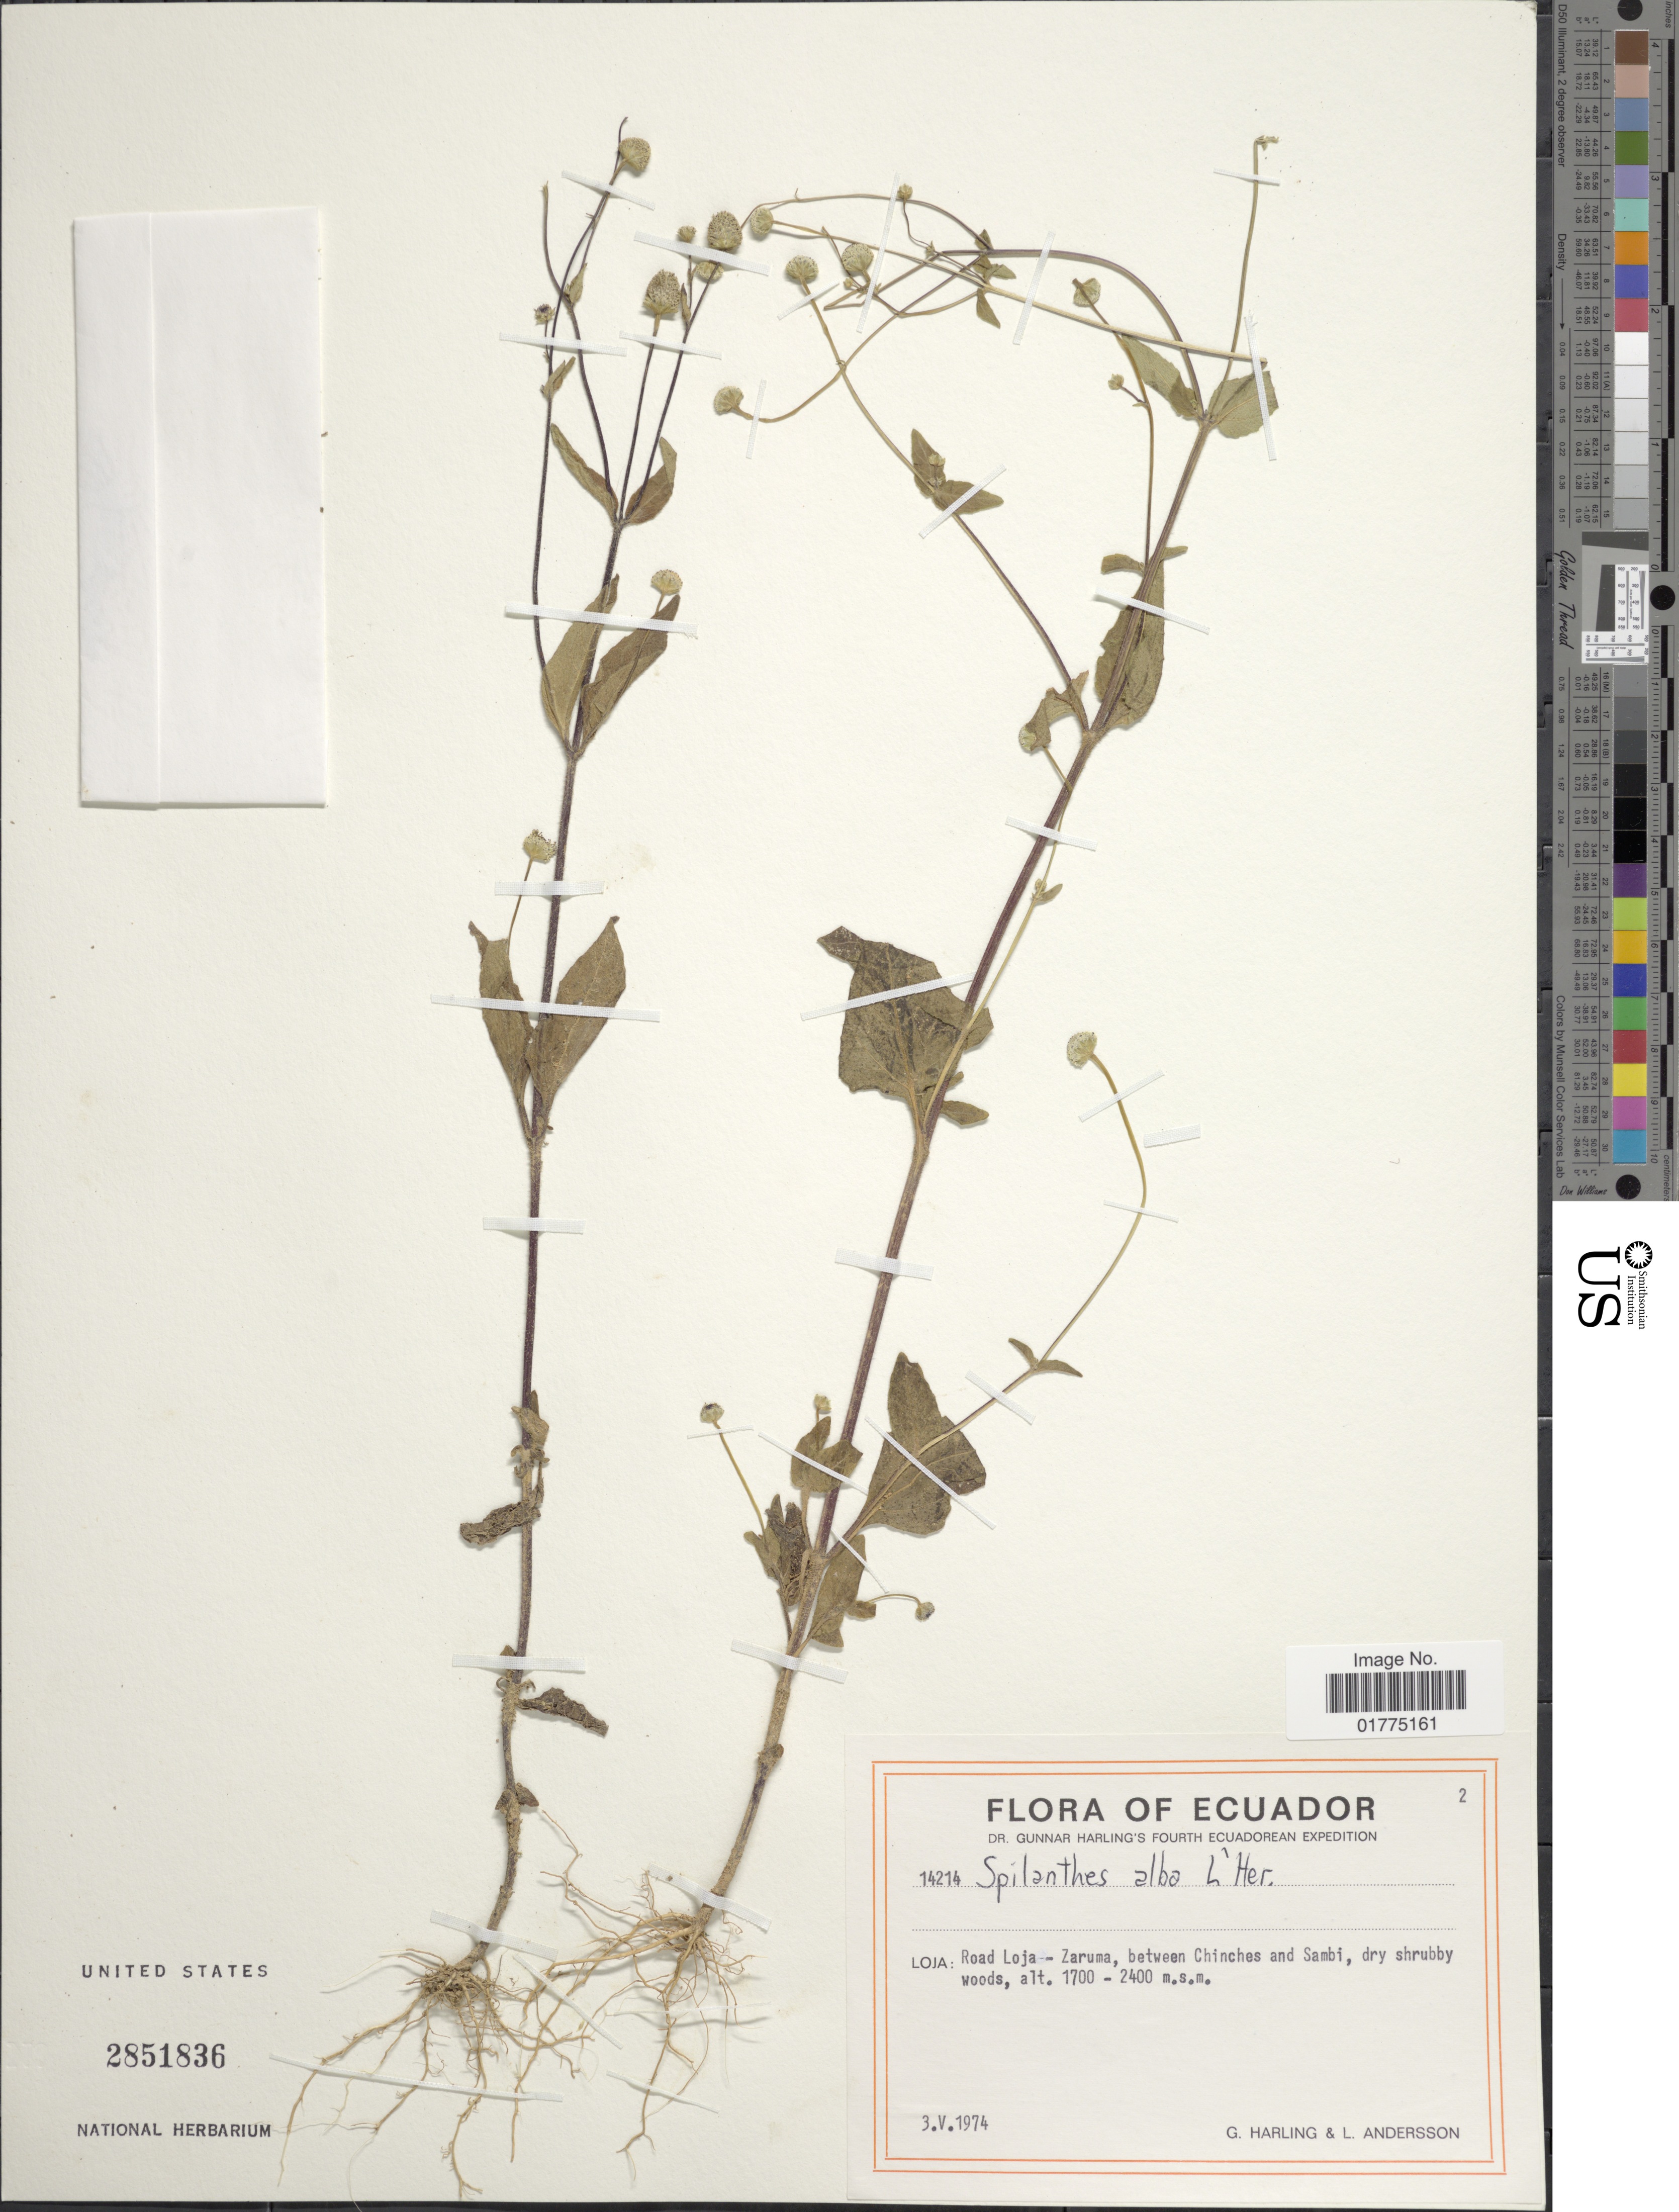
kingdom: Plantae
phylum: Tracheophyta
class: Magnoliopsida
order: Asterales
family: Asteraceae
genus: Acmella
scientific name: Acmella alba var. ecuadorensis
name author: R.K. Jansen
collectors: G. Harling & L. Andersson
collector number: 14214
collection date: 1974-05-03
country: Ecuador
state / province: Loja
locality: Loja: Road Loja - Zaruma, between Chinches and Sambi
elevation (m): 1700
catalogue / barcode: US 2851836